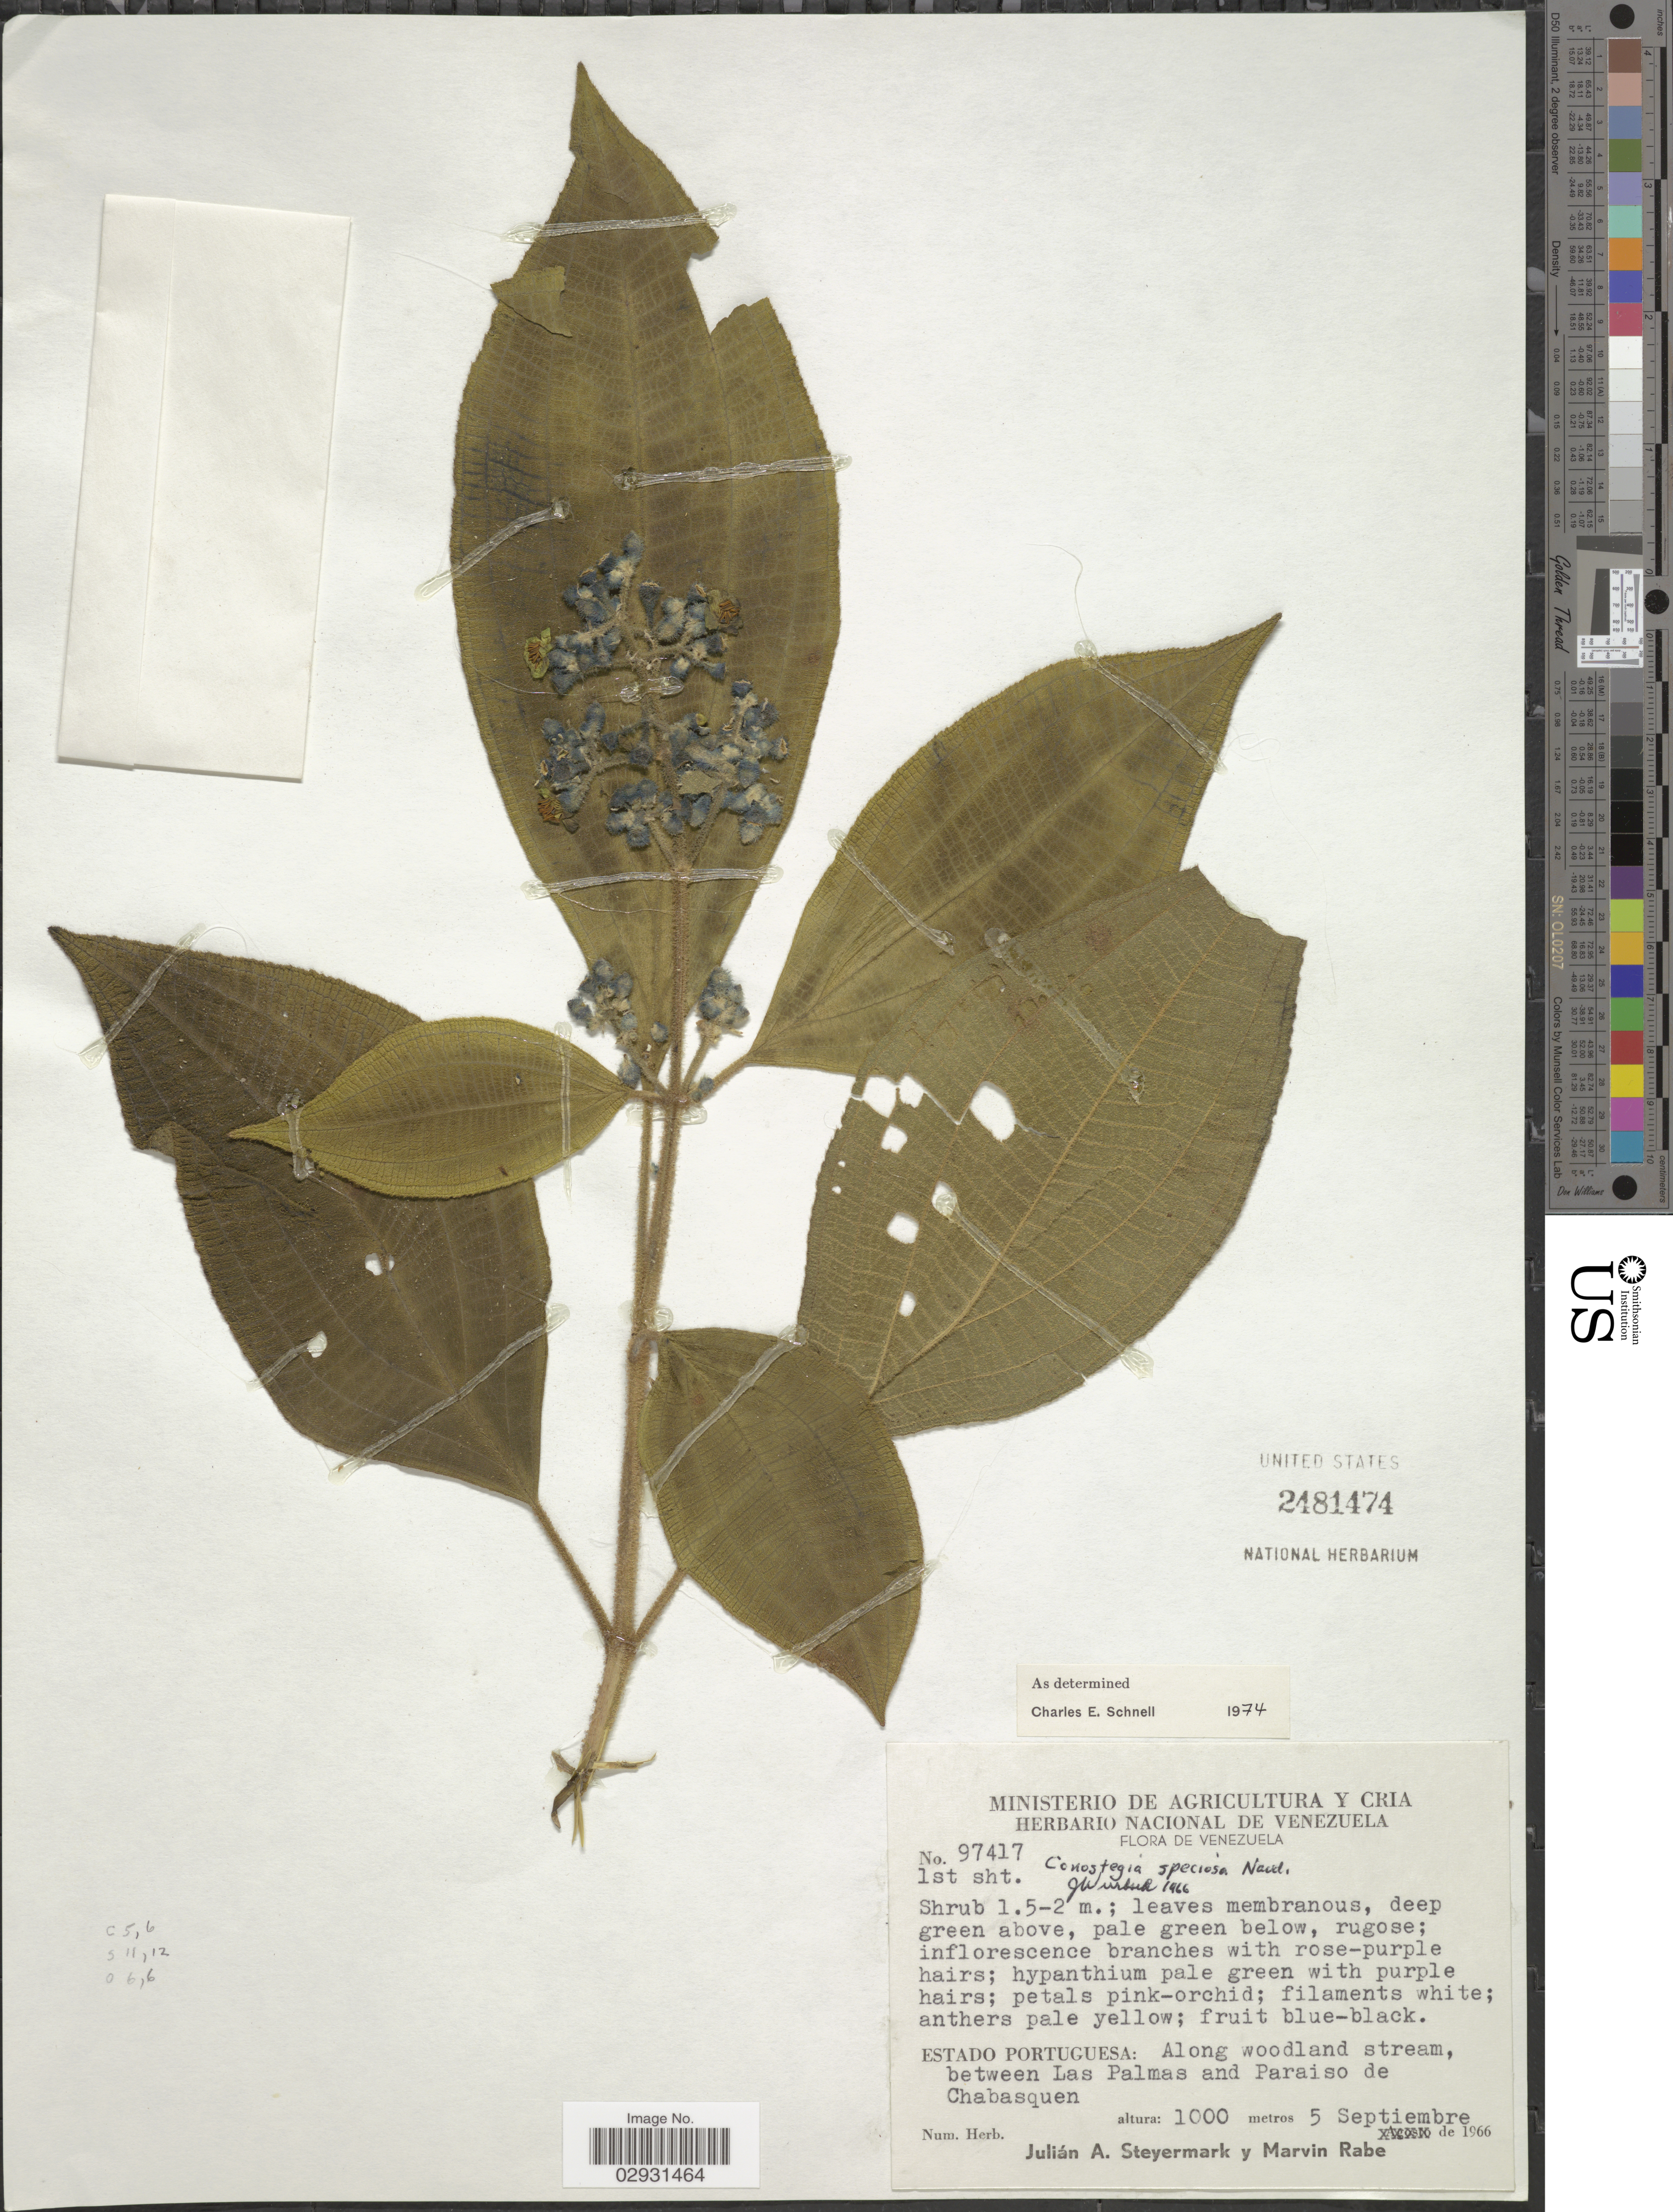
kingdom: Plantae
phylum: Tracheophyta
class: Magnoliopsida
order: Myrtales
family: Melastomataceae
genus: Conostegia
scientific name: Conostegia speciosa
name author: Naudin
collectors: J. Steyermark & M. Rabe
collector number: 97417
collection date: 1966-09-05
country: Venezuela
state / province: Portuguesa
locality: Between Las Palmas and Paraiso de Chabasquen.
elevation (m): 1000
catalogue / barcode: US 2481474